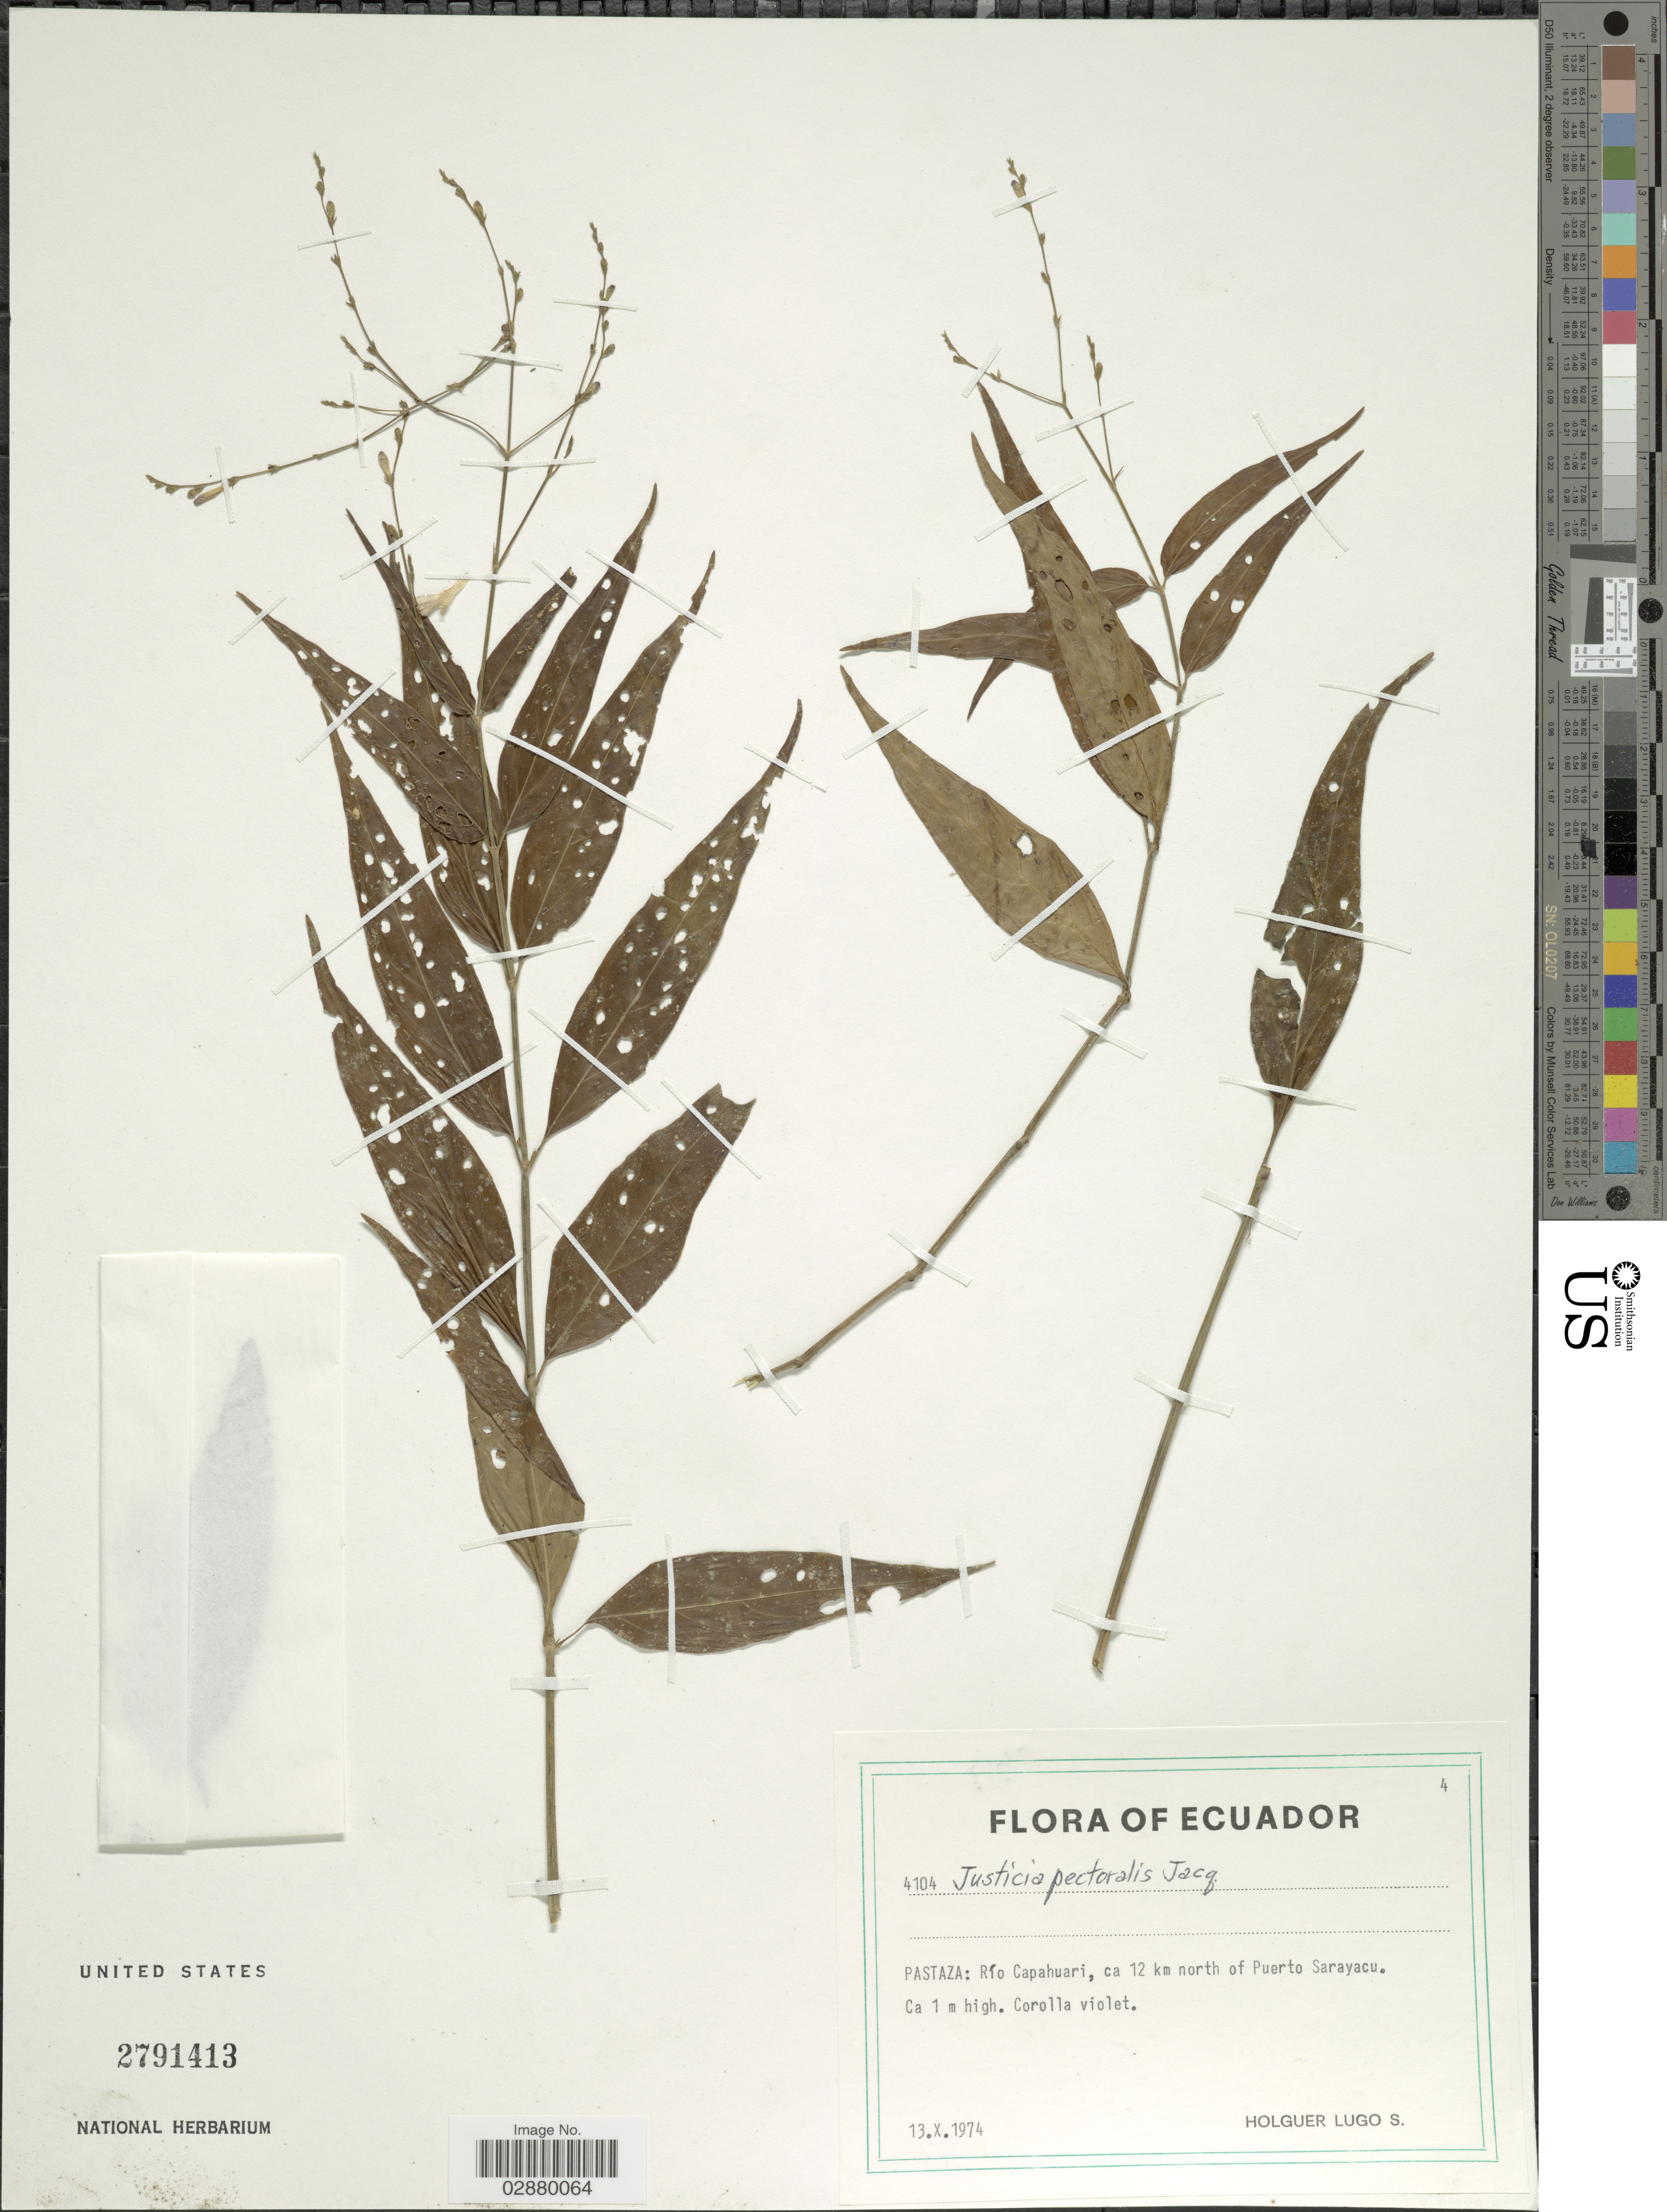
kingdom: Plantae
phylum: Tracheophyta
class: Magnoliopsida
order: Lamiales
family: Acanthaceae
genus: Justicia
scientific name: Justicia pectoralis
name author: Jacq.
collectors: H. Lugo S.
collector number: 4104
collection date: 1974-10-13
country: Ecuador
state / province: Pastaza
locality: Río Capahuari, ca 12 km north of Puerto Sarayacu.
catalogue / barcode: US 2791413